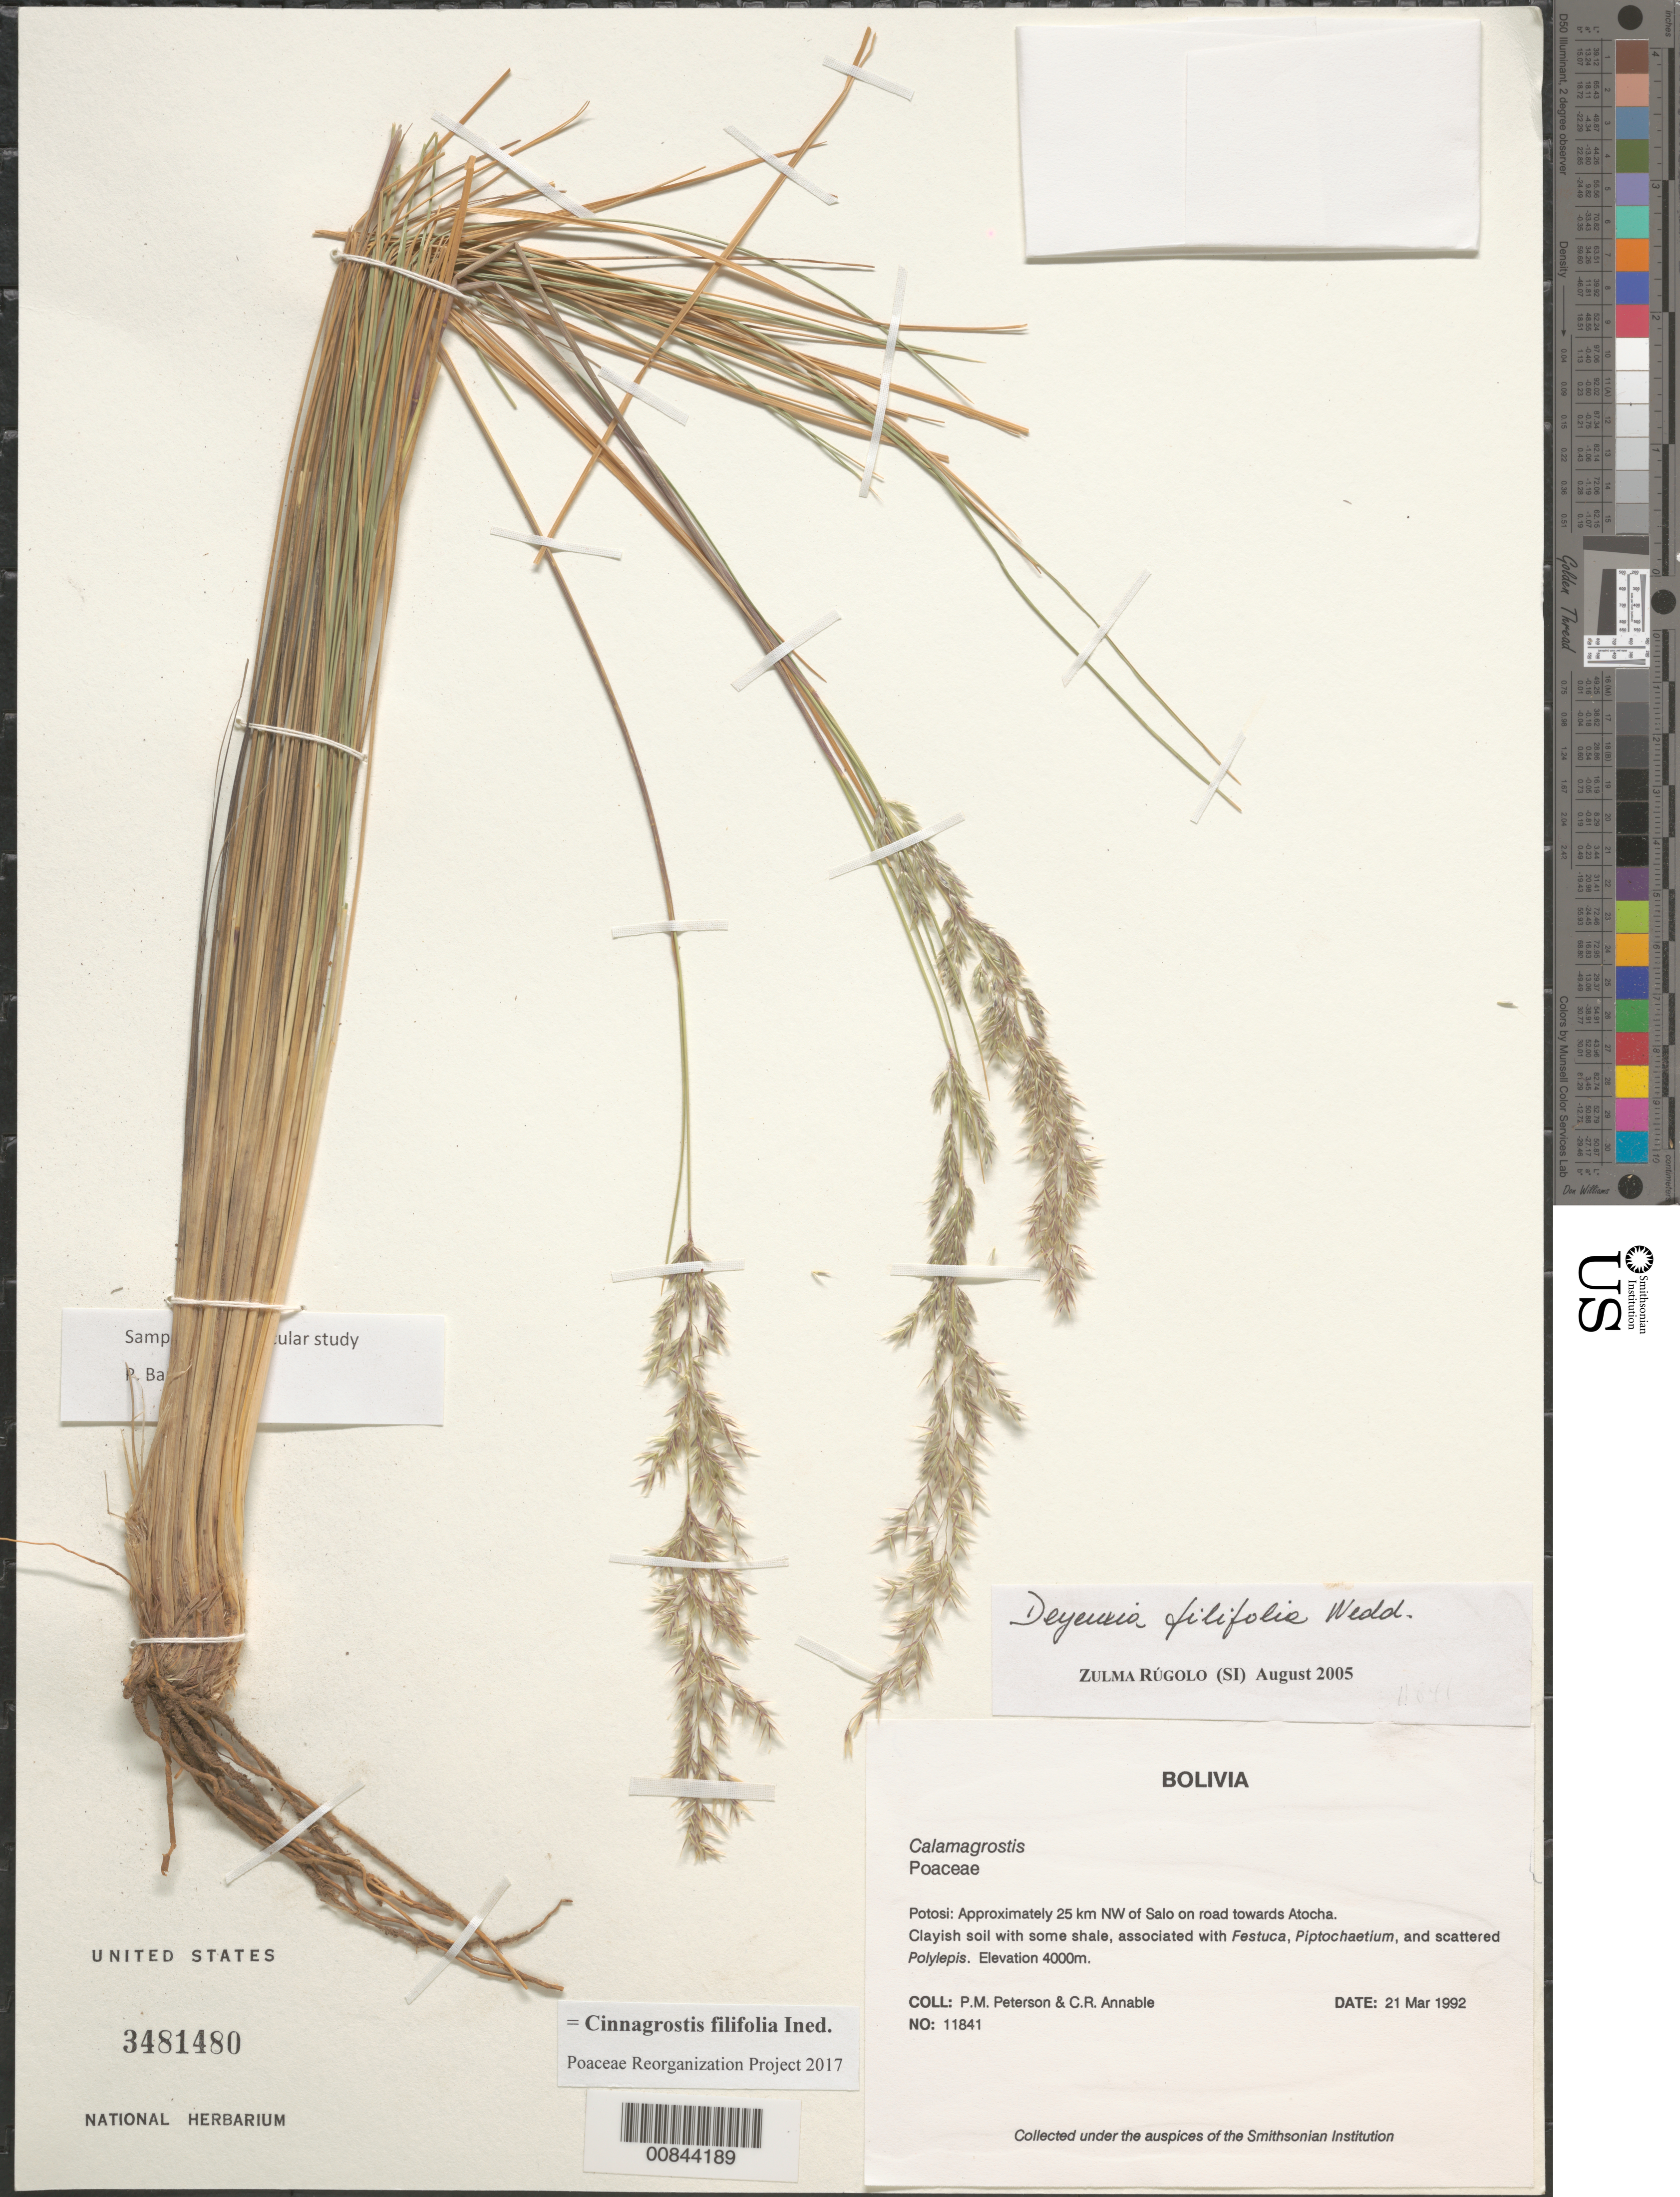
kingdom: Plantae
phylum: Tracheophyta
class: Liliopsida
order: Poales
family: Poaceae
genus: Cinnagrostis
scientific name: Cinnagrostis filifolia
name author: (Wedd.) P.M. Peterson et al.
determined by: Poaceae Reorganization Project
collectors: P. M. Peterson & C. R. Annable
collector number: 11841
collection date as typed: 21 Mar 1992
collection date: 1992-03-21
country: Bolivia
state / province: Potosi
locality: Approximately 25 km NW of Salo on road towards Atocha.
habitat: Clayish soil with some shale, associated with Festuca, Piptochaetium, and scattered Polylepis.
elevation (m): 4000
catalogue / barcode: US 3481480